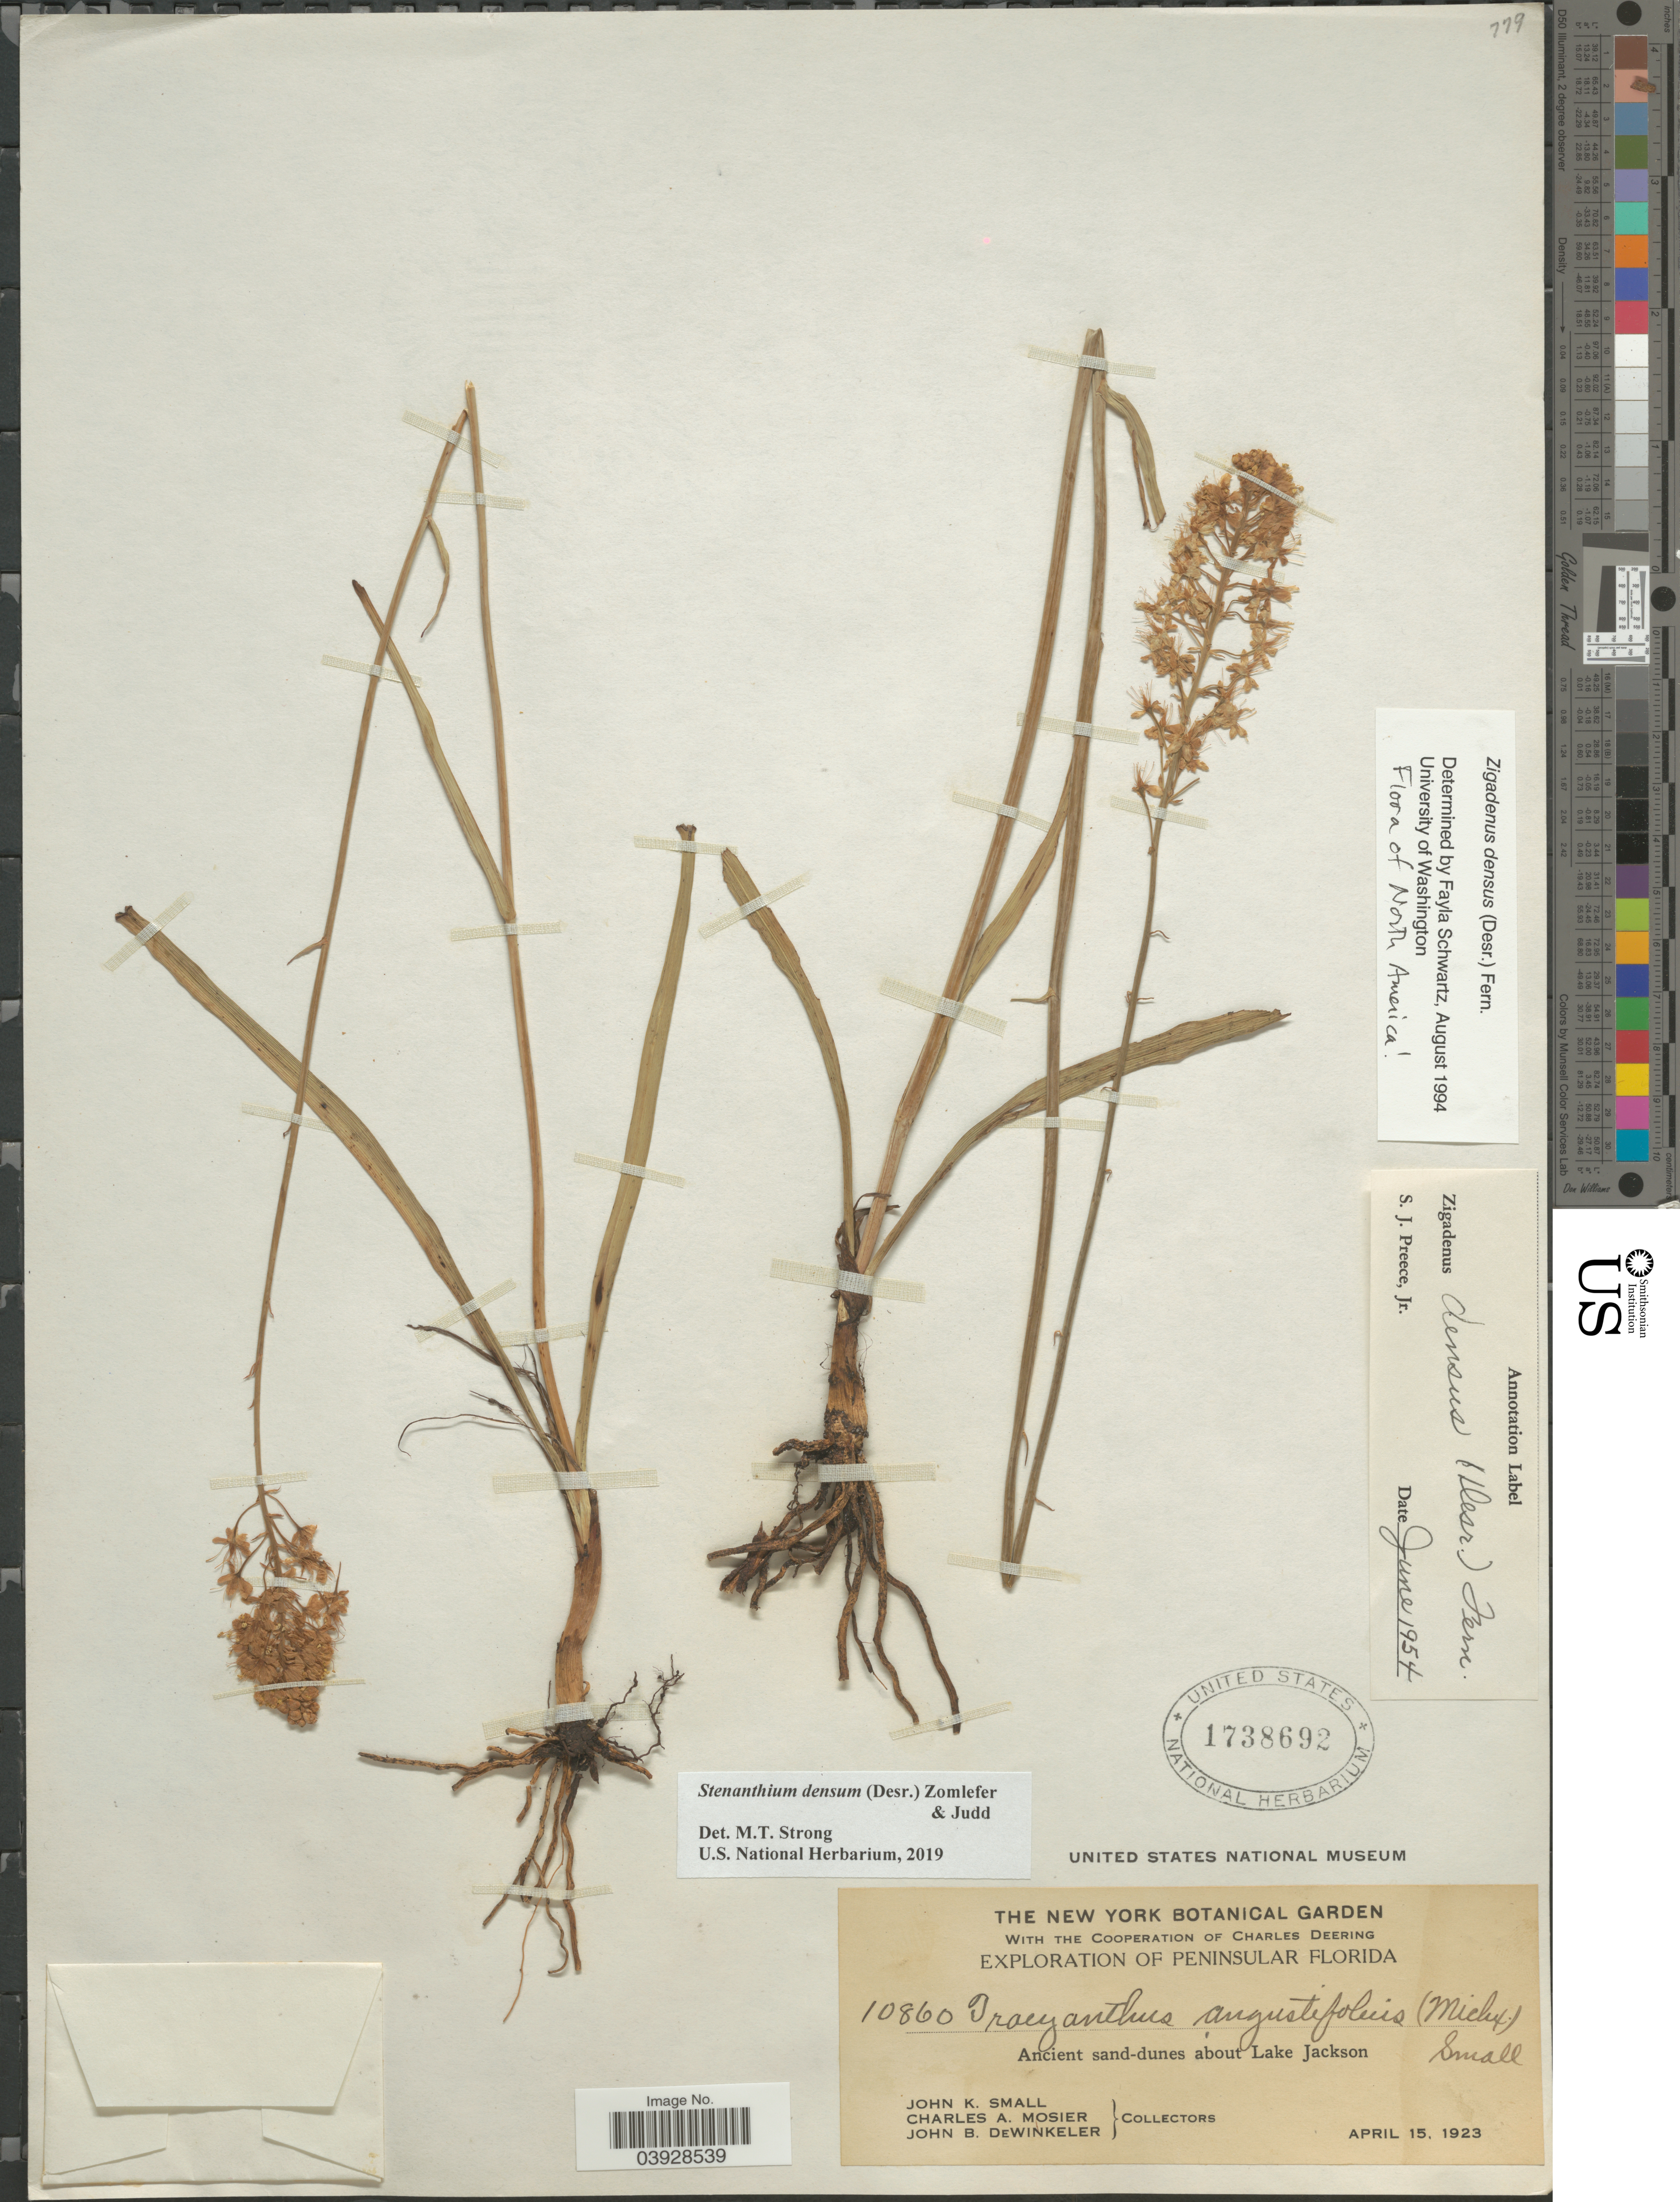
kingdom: Plantae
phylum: Tracheophyta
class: Liliopsida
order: Liliales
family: Melanthiaceae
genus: Stenanthium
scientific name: Stenanthium densum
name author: (Desr.) Zomlefer & Judd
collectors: J. K. Small, C. A. Mosier & J. B. Dewinkeler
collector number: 10860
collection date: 1923-04-15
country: United States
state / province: Florida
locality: Peninsular Florida. Ancient sand-dunes about Lake Jackson.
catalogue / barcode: US 1738692